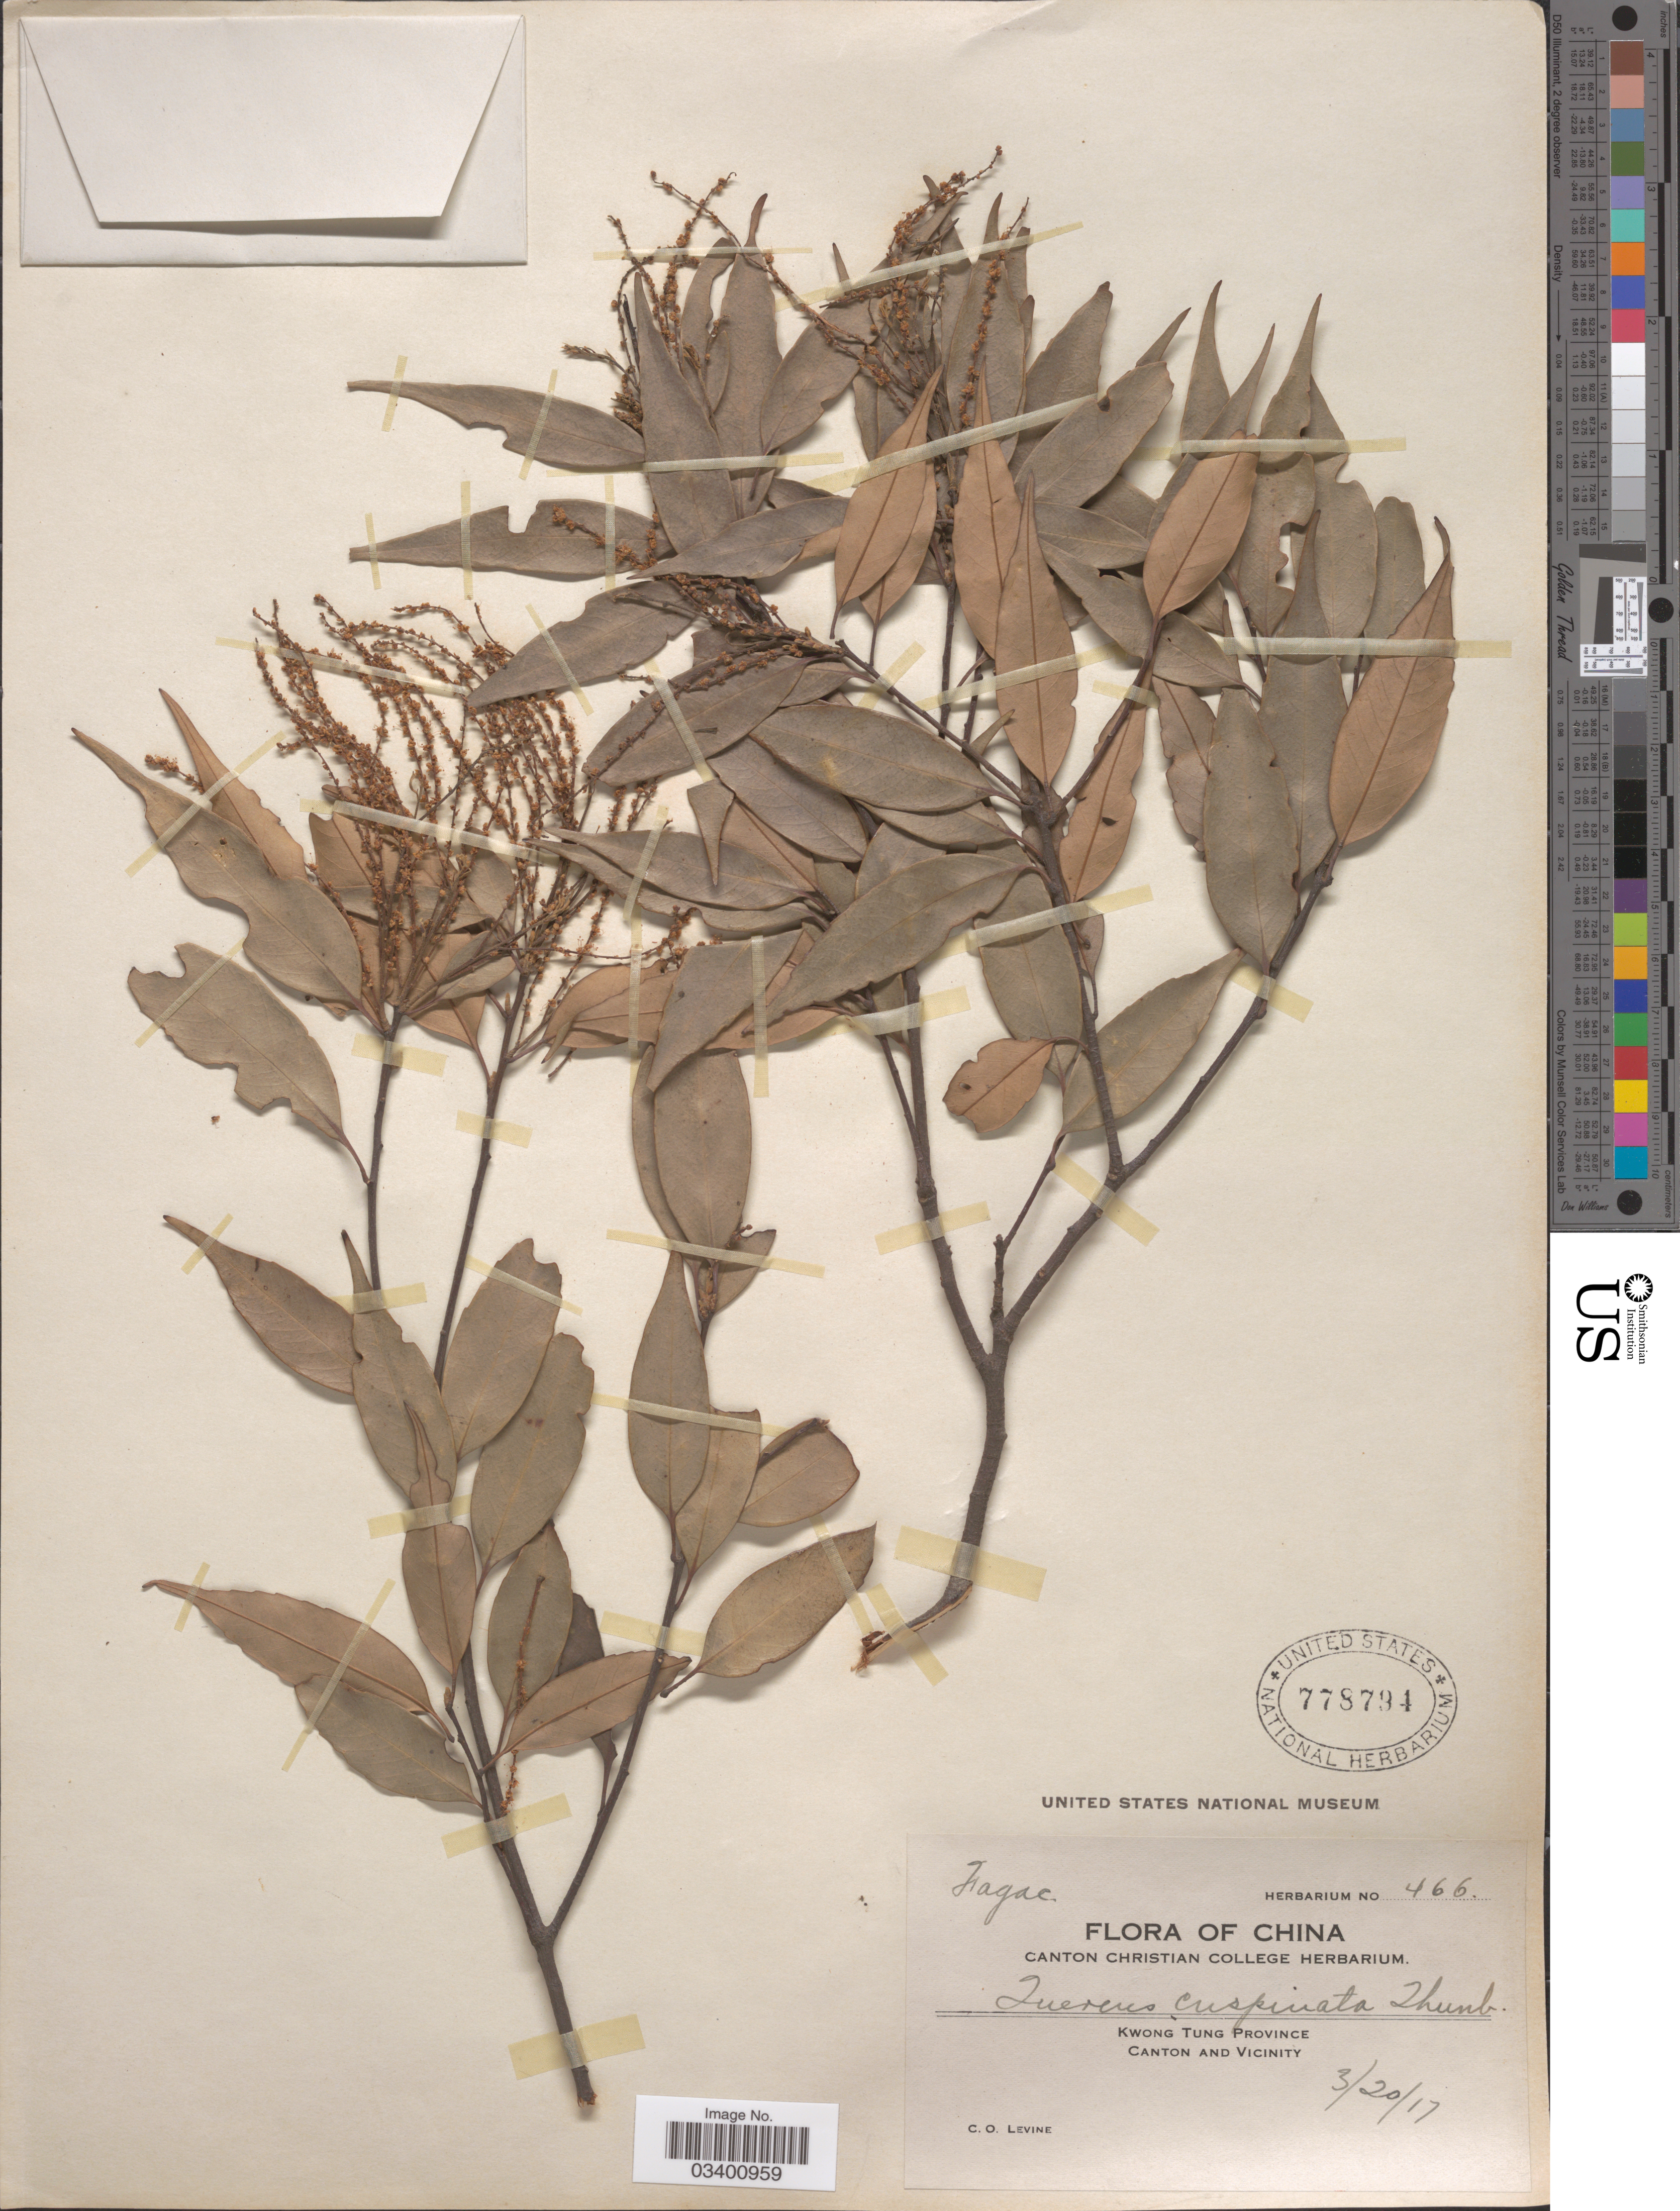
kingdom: Plantae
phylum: Tracheophyta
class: Magnoliopsida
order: Fagales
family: Fagaceae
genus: Castanopsis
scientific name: Castanopsis cuspidata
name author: (Thunb.) Schottky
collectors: C. O. Levine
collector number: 466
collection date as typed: Transcribed d/m/y: 20/3/17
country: China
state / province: Guangdong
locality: Kwong Tung Province Canton and Vicinity.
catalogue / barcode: US 778794